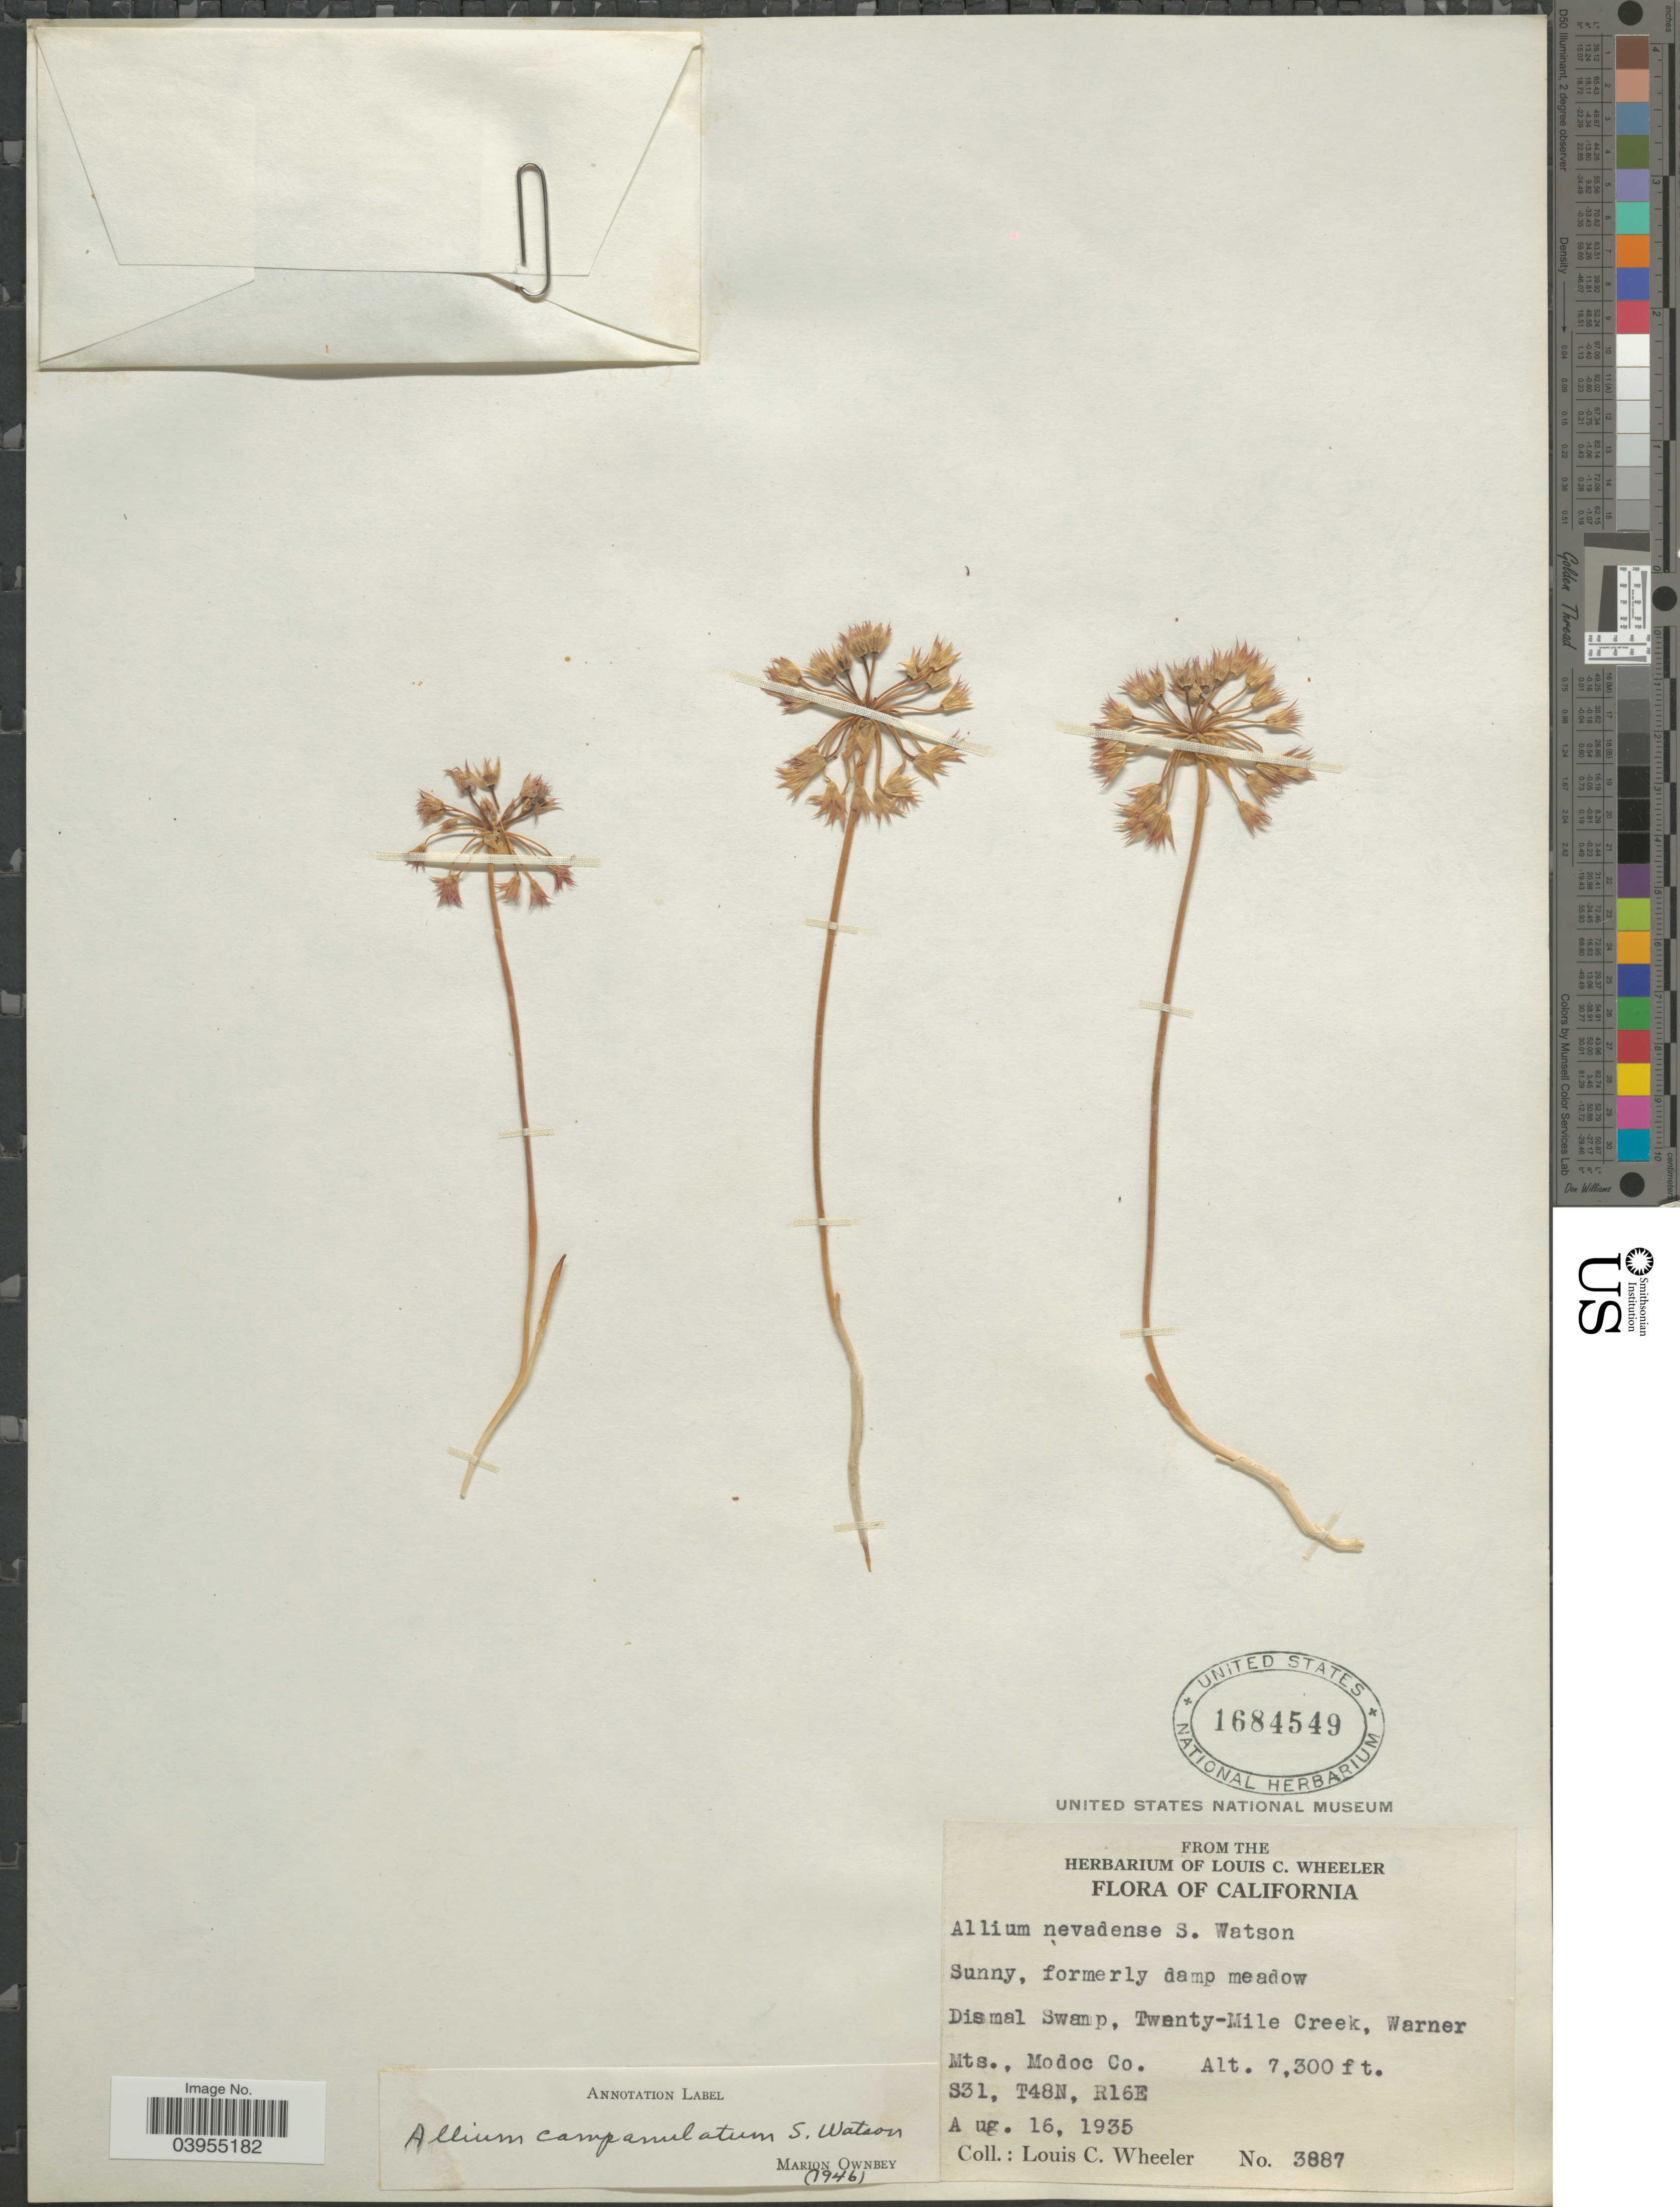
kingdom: Plantae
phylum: Tracheophyta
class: Liliopsida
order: Asparagales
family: Amaryllidaceae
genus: Allium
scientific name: Allium campanulatum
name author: S. Watson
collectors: L. C. Wheeler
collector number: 3887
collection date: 1935-08-16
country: United States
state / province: California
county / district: Modoc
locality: Dismal Swamp, Twenty-Mile Creek, Warner Mts., Modoc Co. S31, T48N, R16E.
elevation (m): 2225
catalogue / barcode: US 1684549